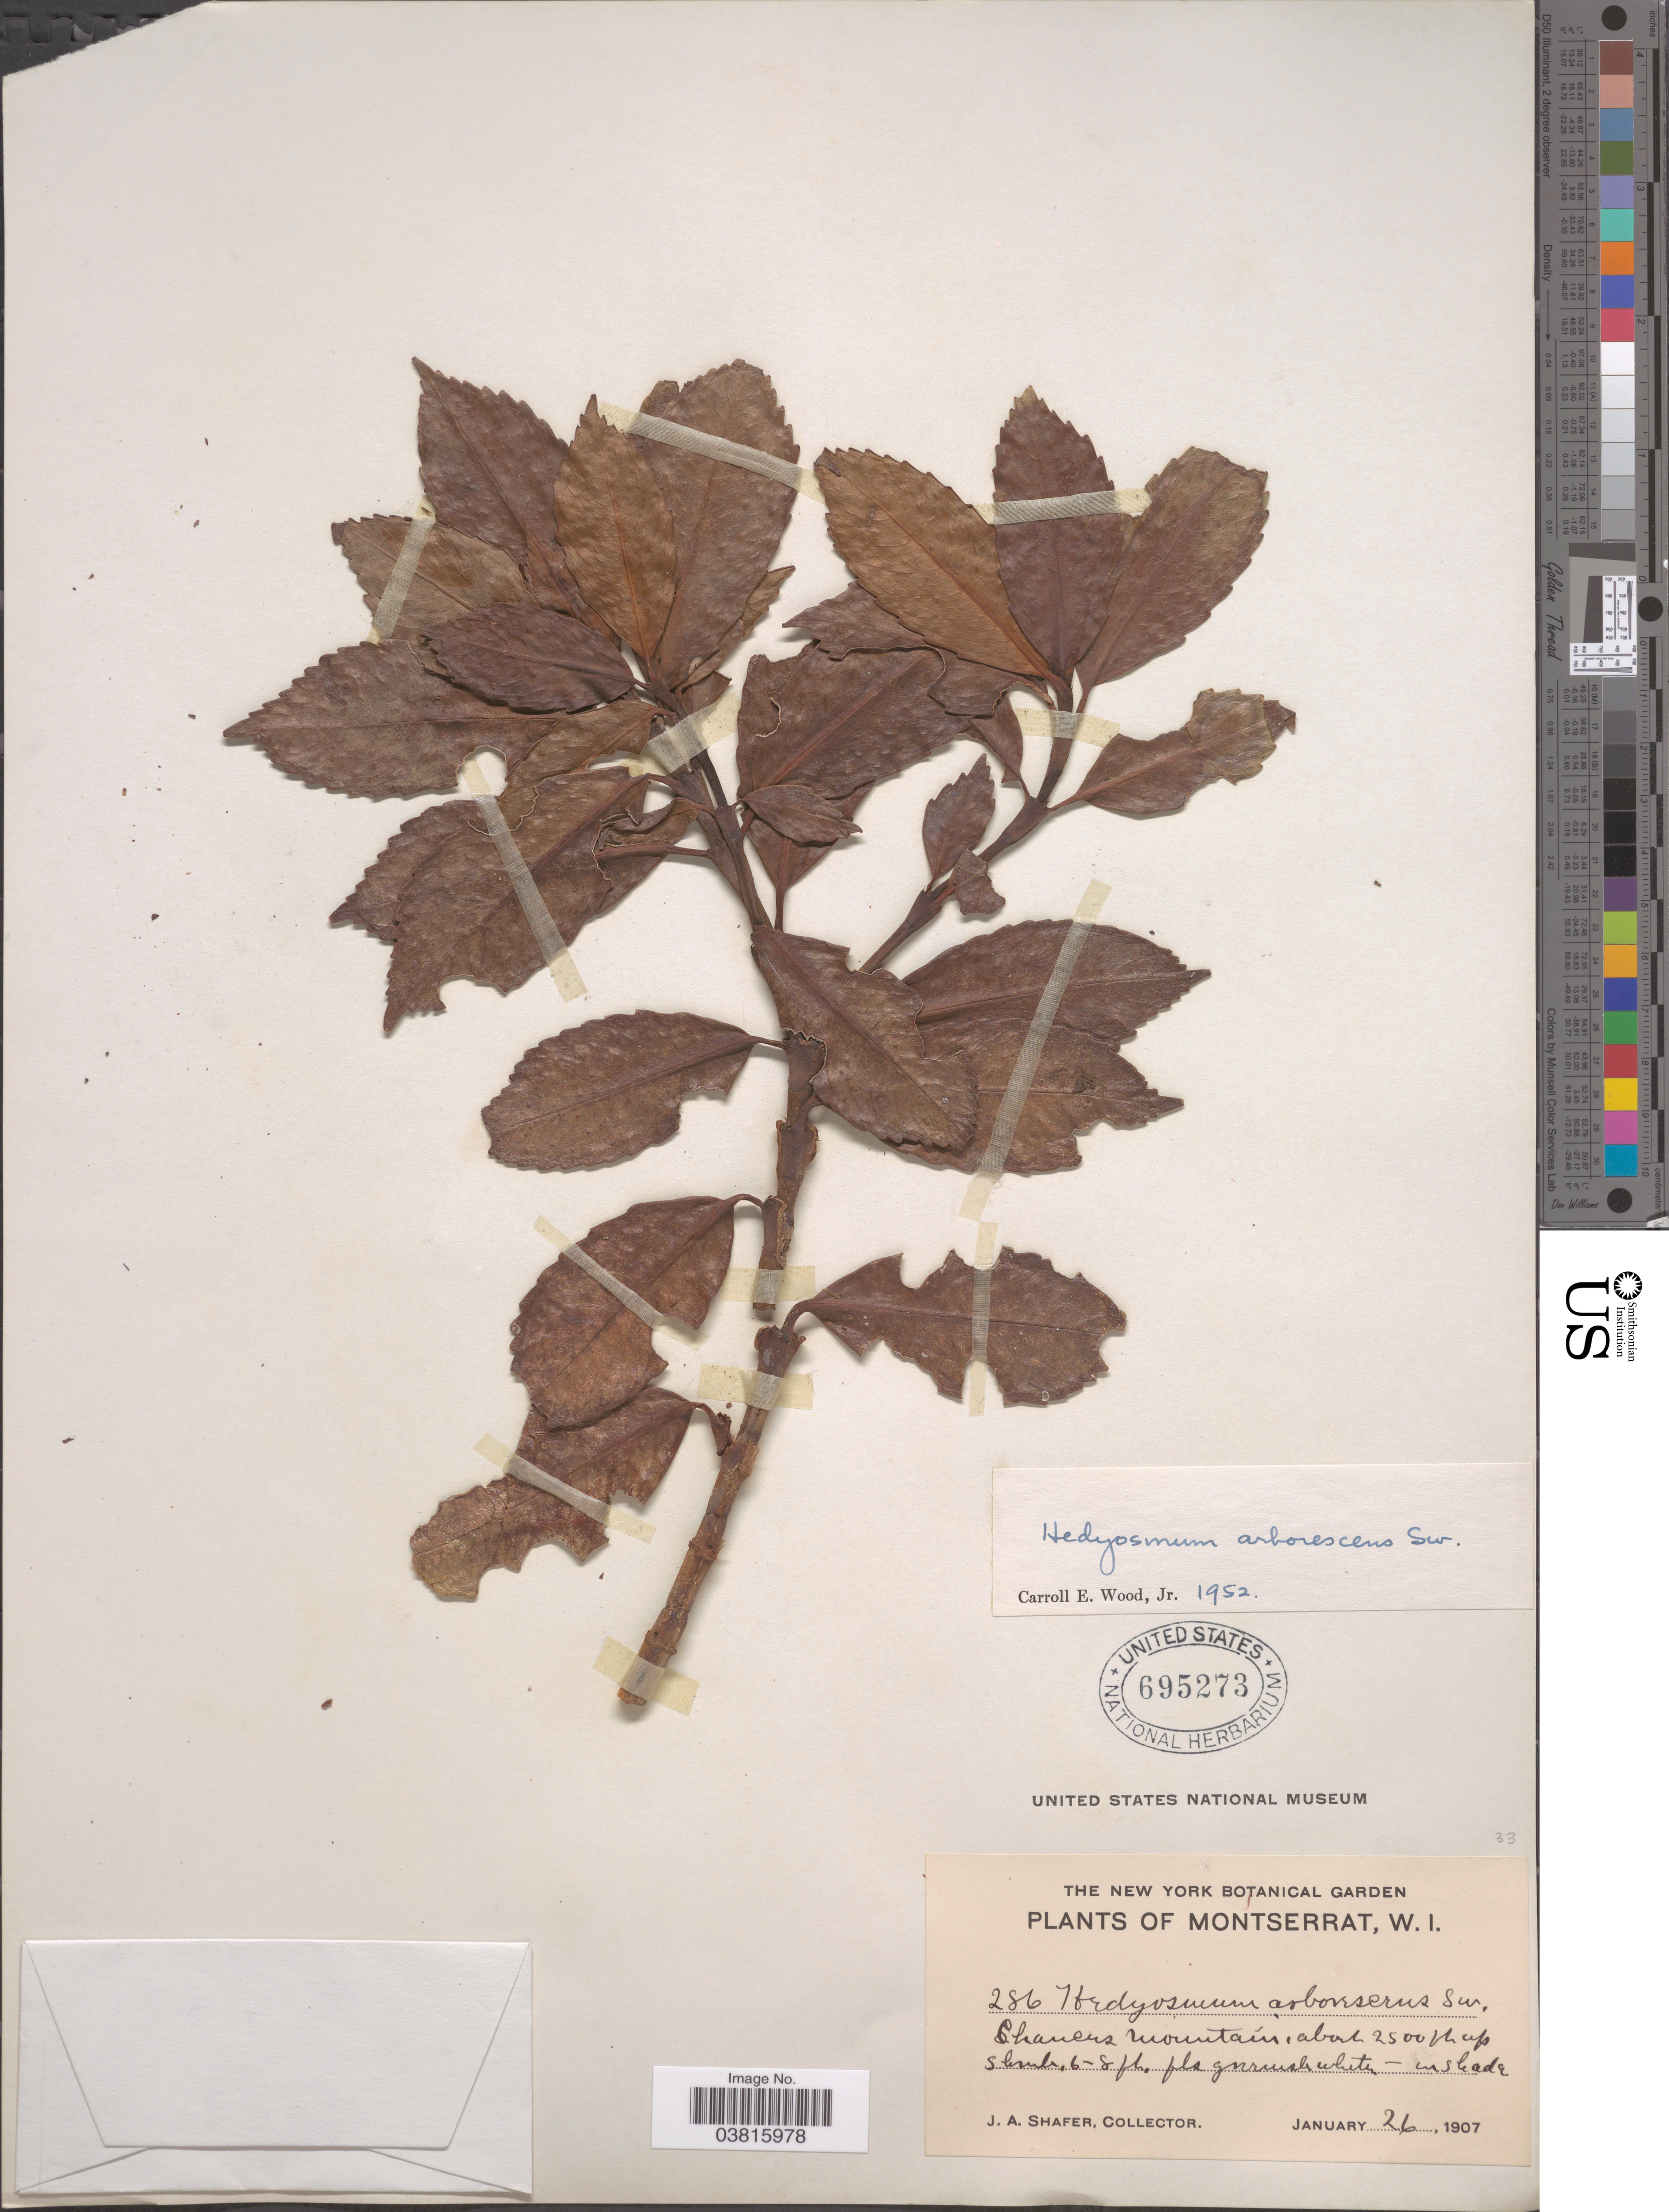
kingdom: Plantae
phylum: Tracheophyta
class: Magnoliopsida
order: Chloranthales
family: Chloranthaceae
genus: Hedyosmum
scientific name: Hedyosmum arborescens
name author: Sw.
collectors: J. A. Shafer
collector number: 286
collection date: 1907-01-26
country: Montserrat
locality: Chanens Mountains.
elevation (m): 762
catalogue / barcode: US 695273